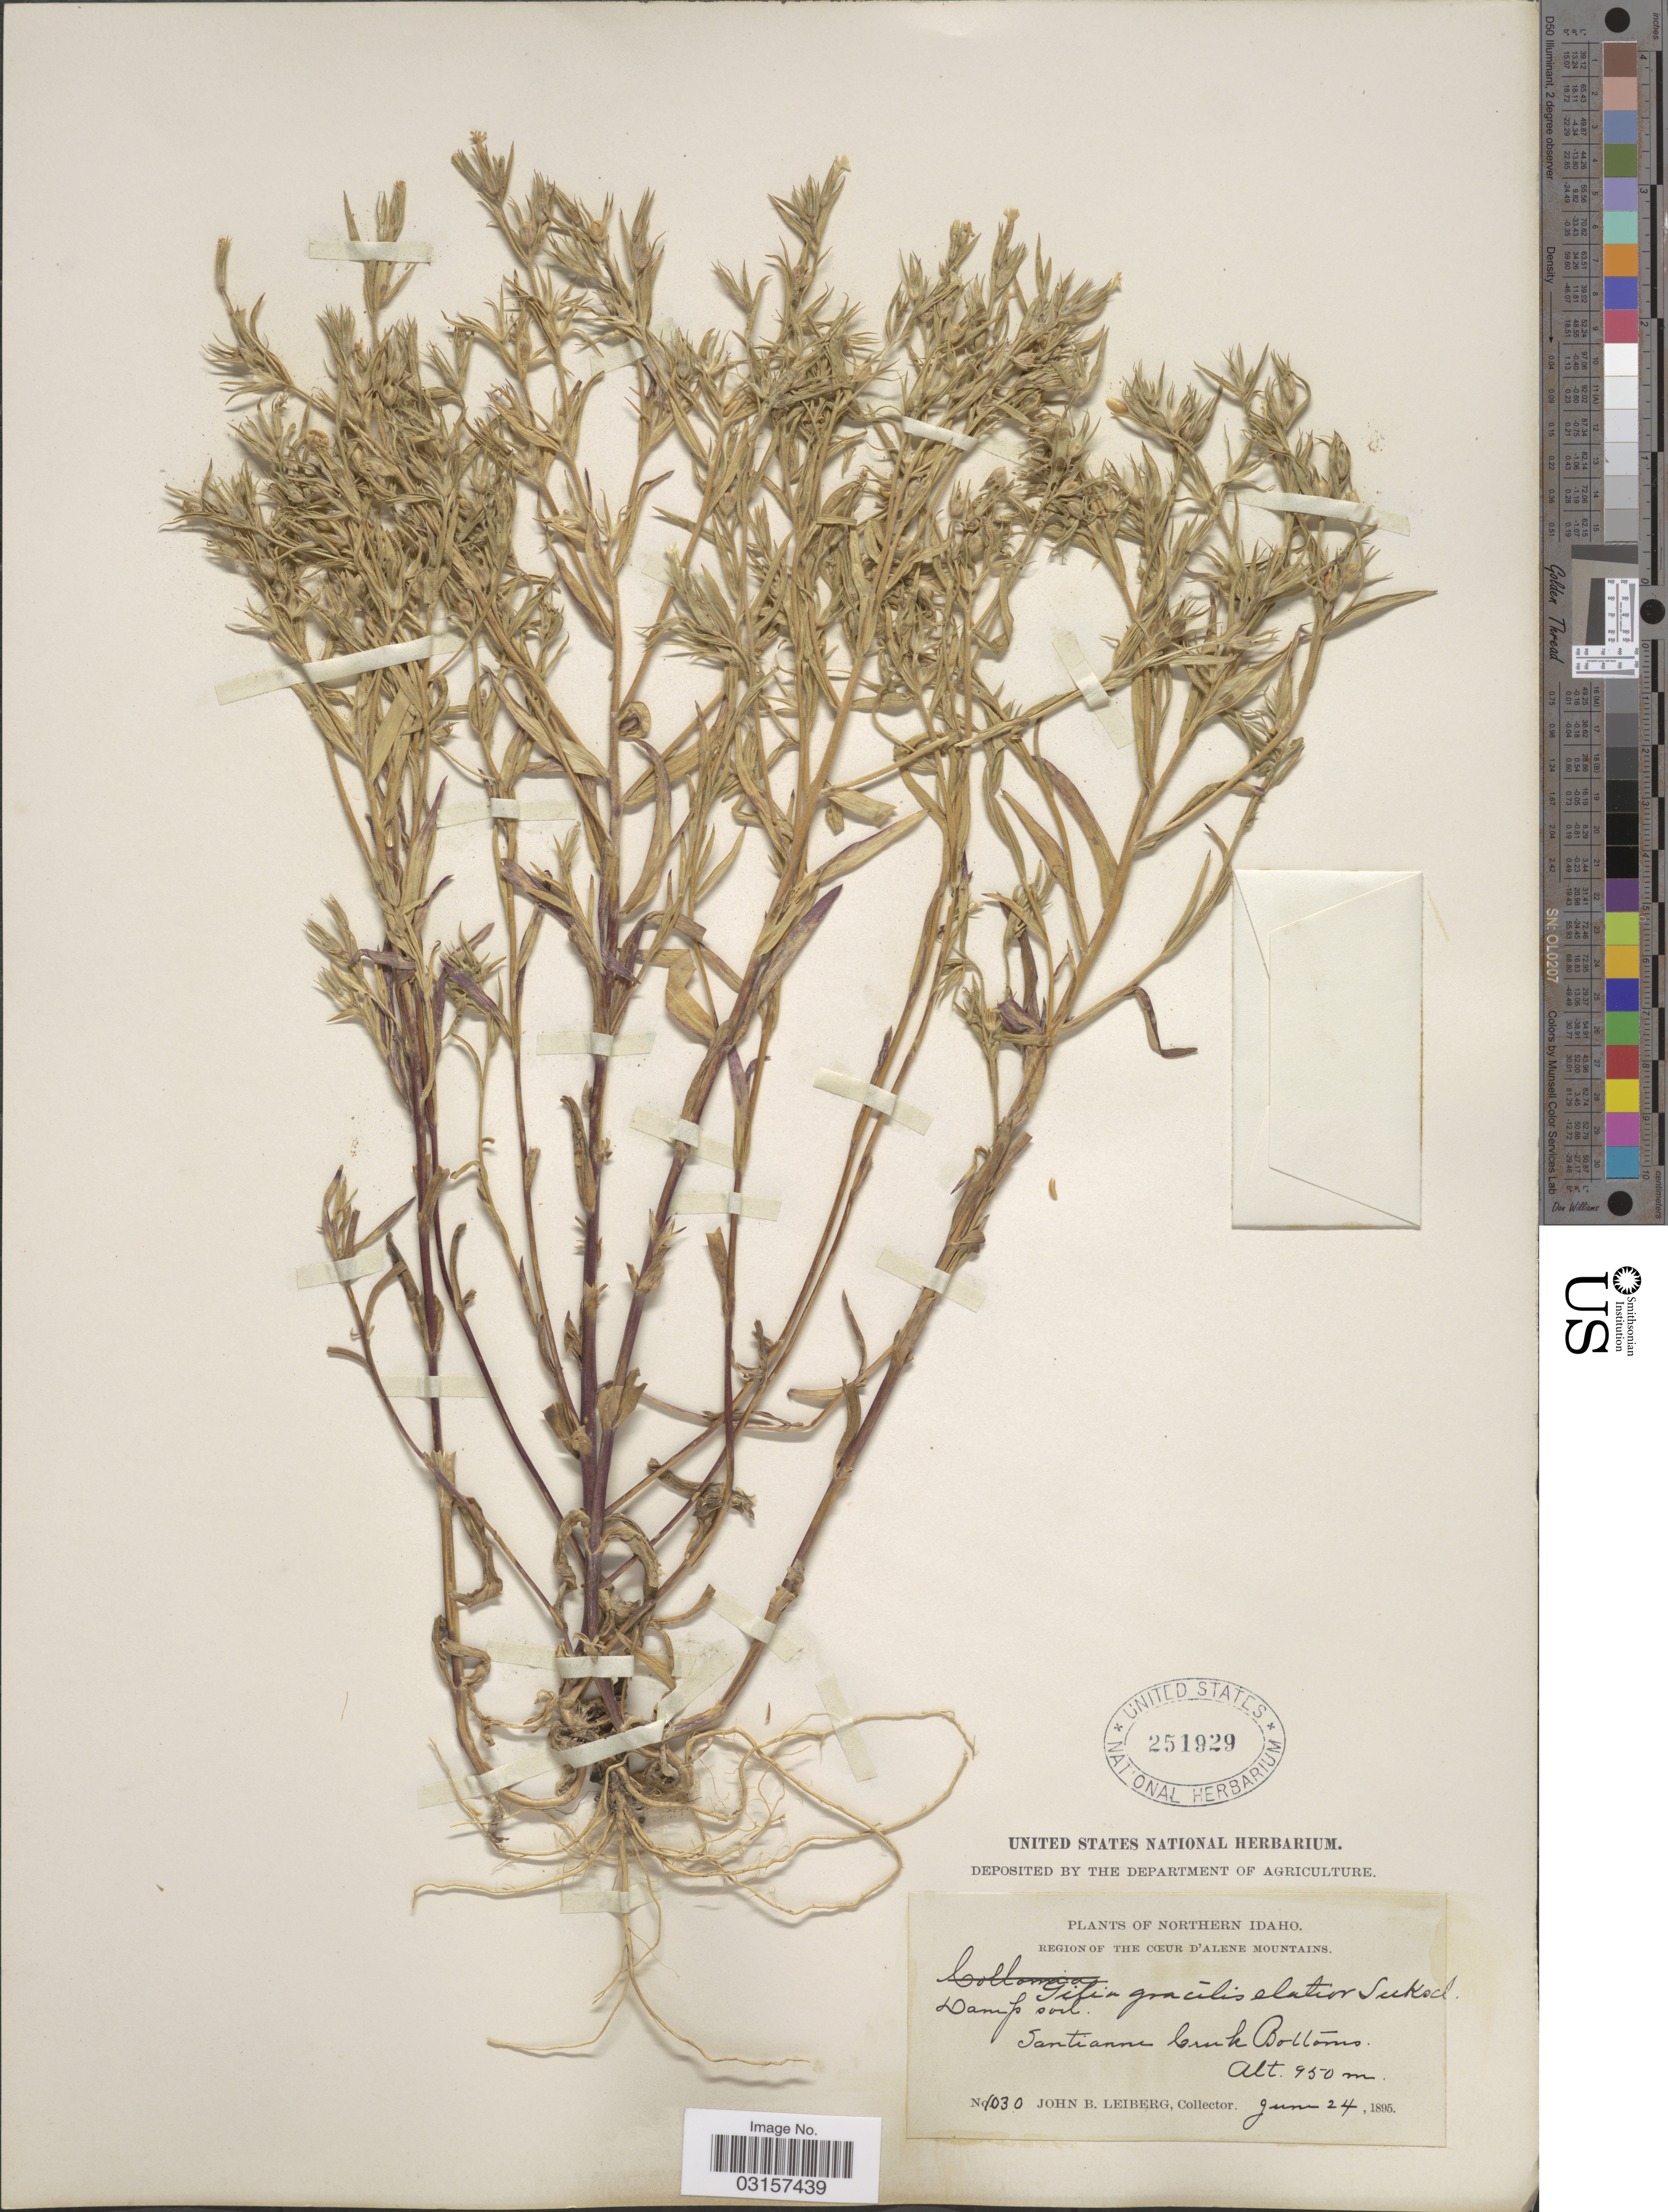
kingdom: Plantae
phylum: Tracheophyta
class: Magnoliopsida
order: Ericales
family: Polemoniaceae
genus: Microsteris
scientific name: Microsteris gracilis var. gracilis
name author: (Hook.) Greene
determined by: (US) Smithsonian Institution - National Museum of Natural History - Department of Botany (UNITED STATES)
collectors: J. B. Leiberg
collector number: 1030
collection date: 1895-06-24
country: United States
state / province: Idaho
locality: Northern Idaho. Region of the Coeur D'Alene Mountains. Santianne Creek Bottoms.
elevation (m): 950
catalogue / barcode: US 251929